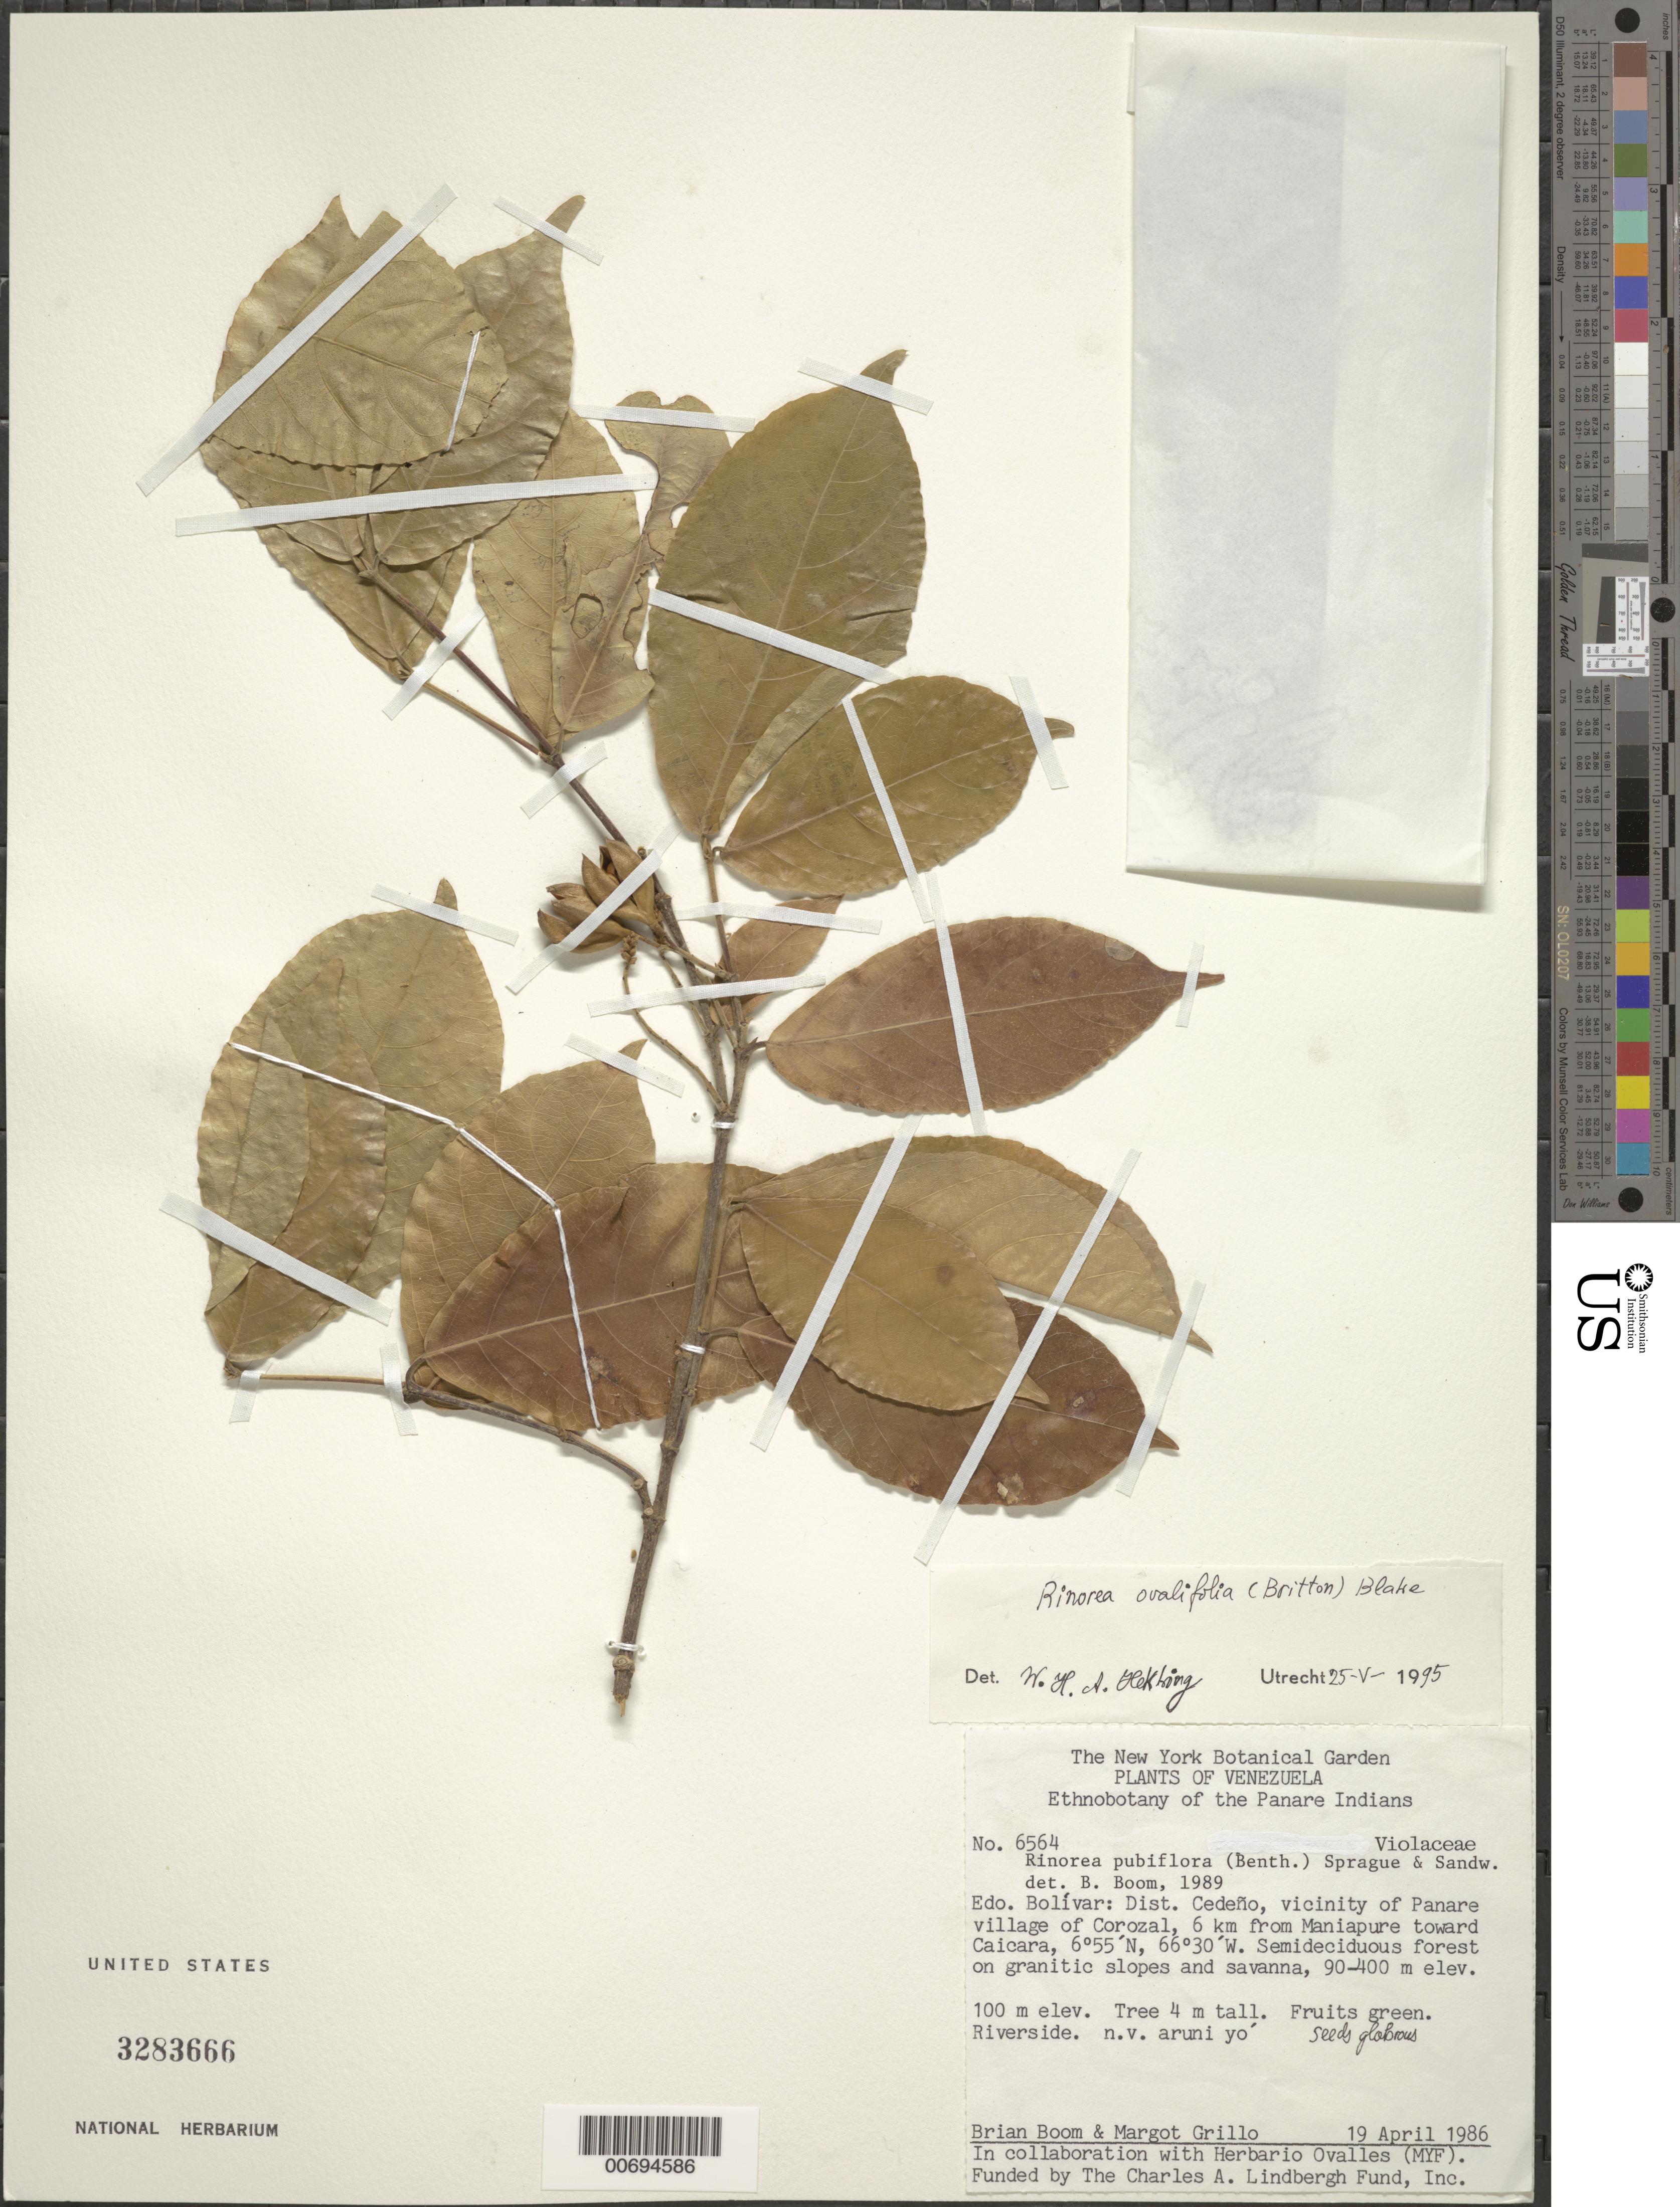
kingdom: Plantae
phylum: Tracheophyta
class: Magnoliopsida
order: Malpighiales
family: Violaceae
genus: Rinorea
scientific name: Rinorea ovalifolia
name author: (Britton) S.F. Blake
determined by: Hekking, W. H. A.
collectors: B. M. Boom & M. Grillo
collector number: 6564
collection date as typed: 19-Apr-86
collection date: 1986-04-19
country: Venezuela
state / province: Bolívar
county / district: Cedeño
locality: Panare village of Corozal, vic., 6 km from Maniapure toward Caicara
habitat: Riverside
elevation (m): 100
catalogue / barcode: US 3283666